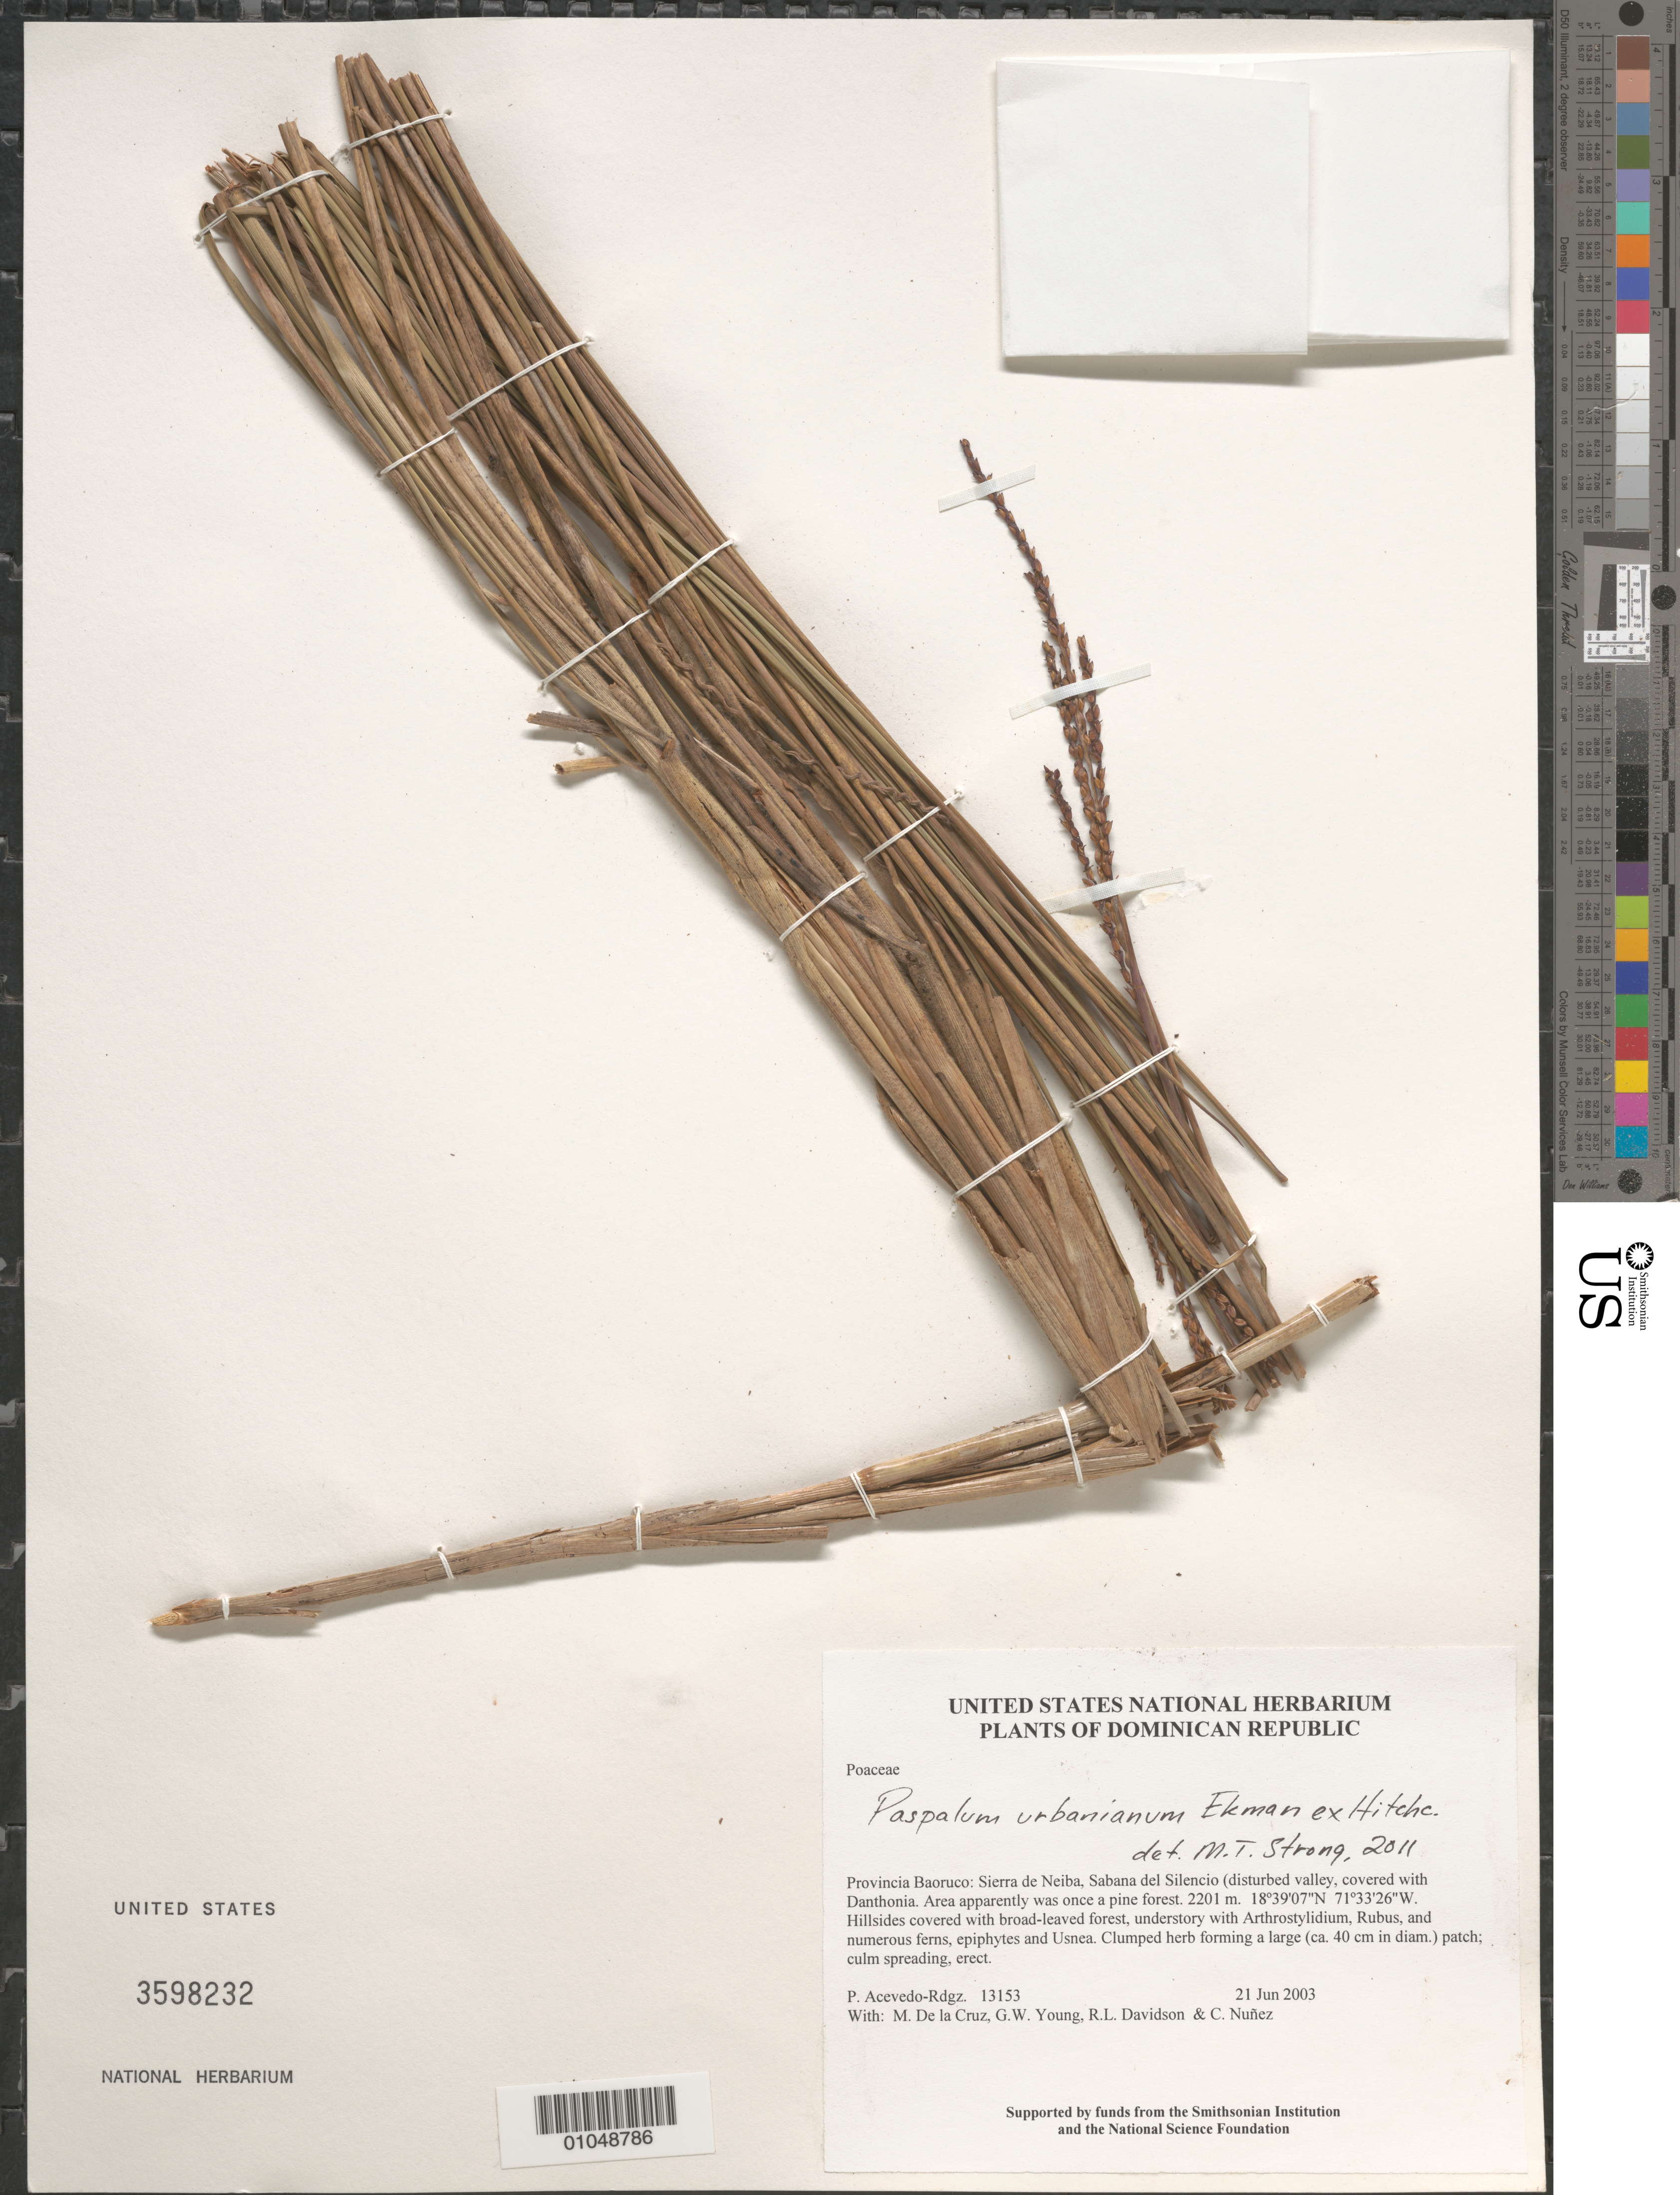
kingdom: Plantae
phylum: Tracheophyta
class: Liliopsida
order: Poales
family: Poaceae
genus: Paspalum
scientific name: Paspalum urbanianum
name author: Ekman ex Hitchc.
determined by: Strong, M. T., (US), Smithsonian Institution - National Museum of Natural History (UNITED STATES)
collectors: P. Acevedo-Rodr., M. de la Cruz, J. Rawlins, G. Young, R. Davidson & C. Nunez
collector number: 13153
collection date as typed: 21 Jun 2003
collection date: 2003-06-21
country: Dominican Republic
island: Hispaniola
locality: Provincia Baoruco: Sierra de Neiba, Sabana del Silencio (disturbed valley, covered with Danthonia. Area apparently was once a pine forest.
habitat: Hillsides covered with broad-leaved forest, understory with Arthrostylidium, Rubus, and numerous ferns, epiphytes and Usnea.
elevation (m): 2201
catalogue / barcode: US 3598232